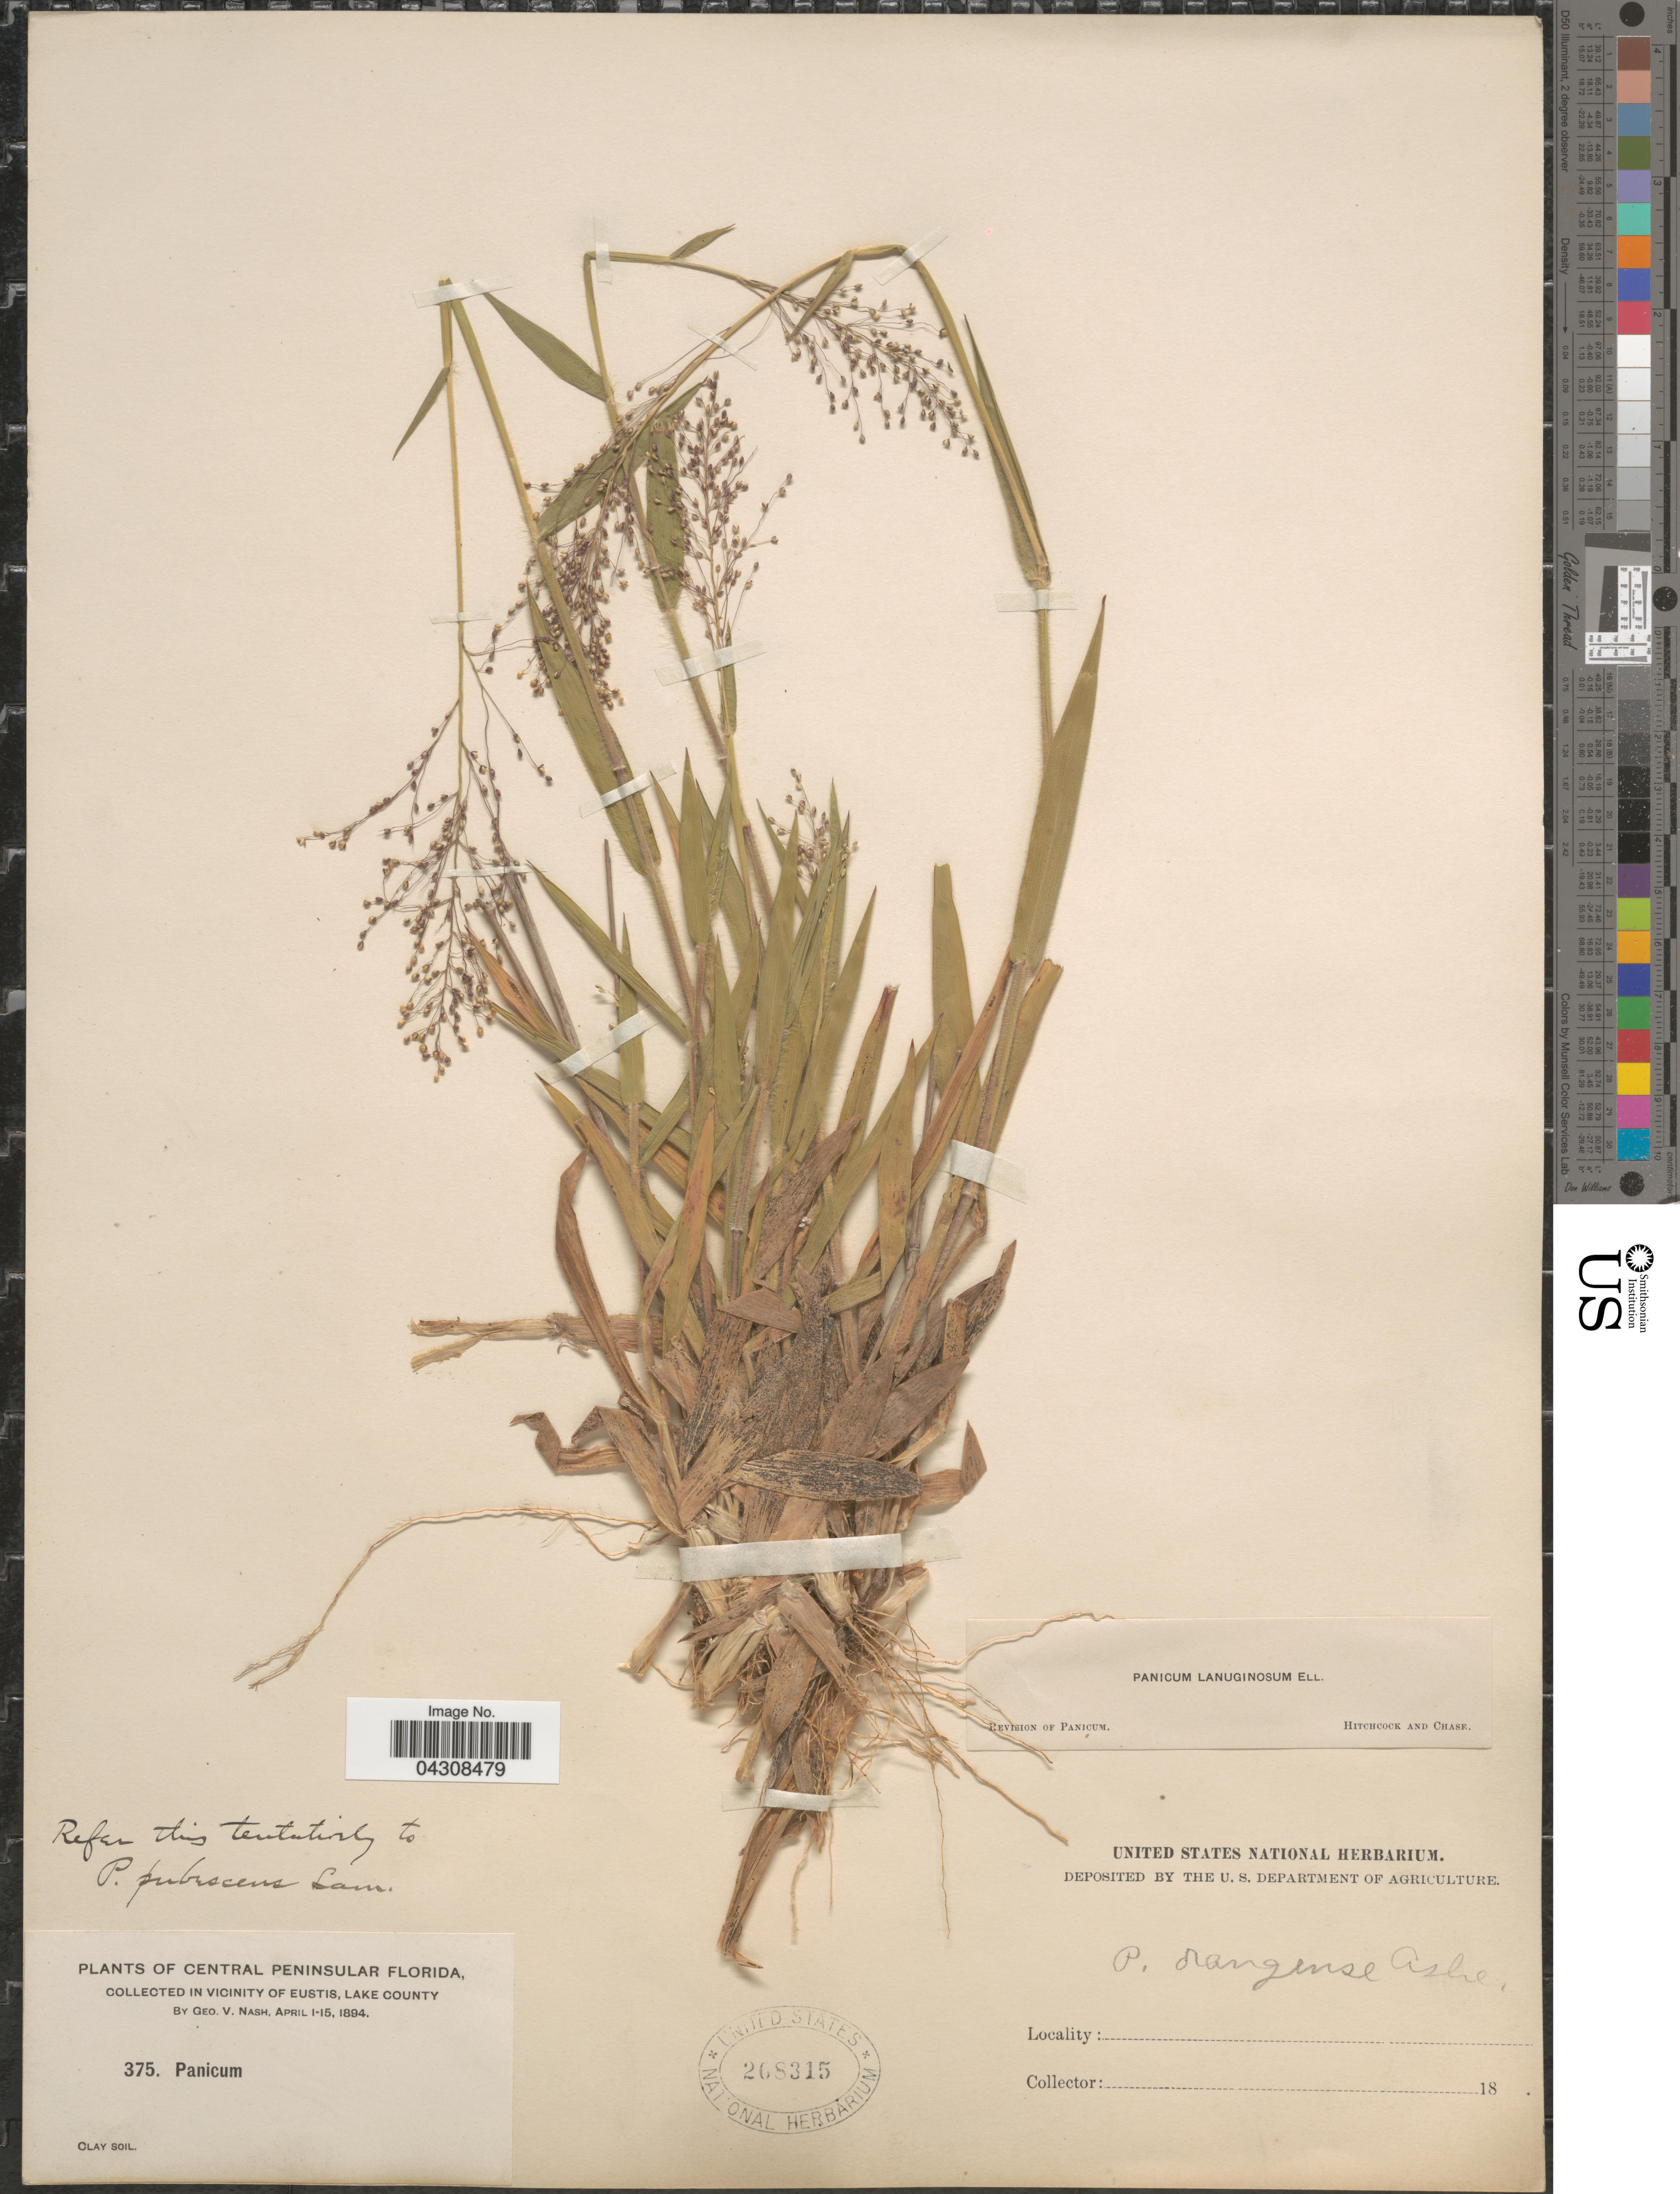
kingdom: Plantae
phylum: Tracheophyta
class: Liliopsida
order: Poales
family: Poaceae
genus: Dichanthelium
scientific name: Dichanthelium acuminatum var. acuminatum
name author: (Sw.) Gould & C.A. Clark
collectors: G. V. Nash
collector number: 375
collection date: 1894-04-01/1894-04-15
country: United States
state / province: Florida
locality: Central Peninsular Florida. In vicinity of Eustis, Lake County.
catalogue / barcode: US 208315